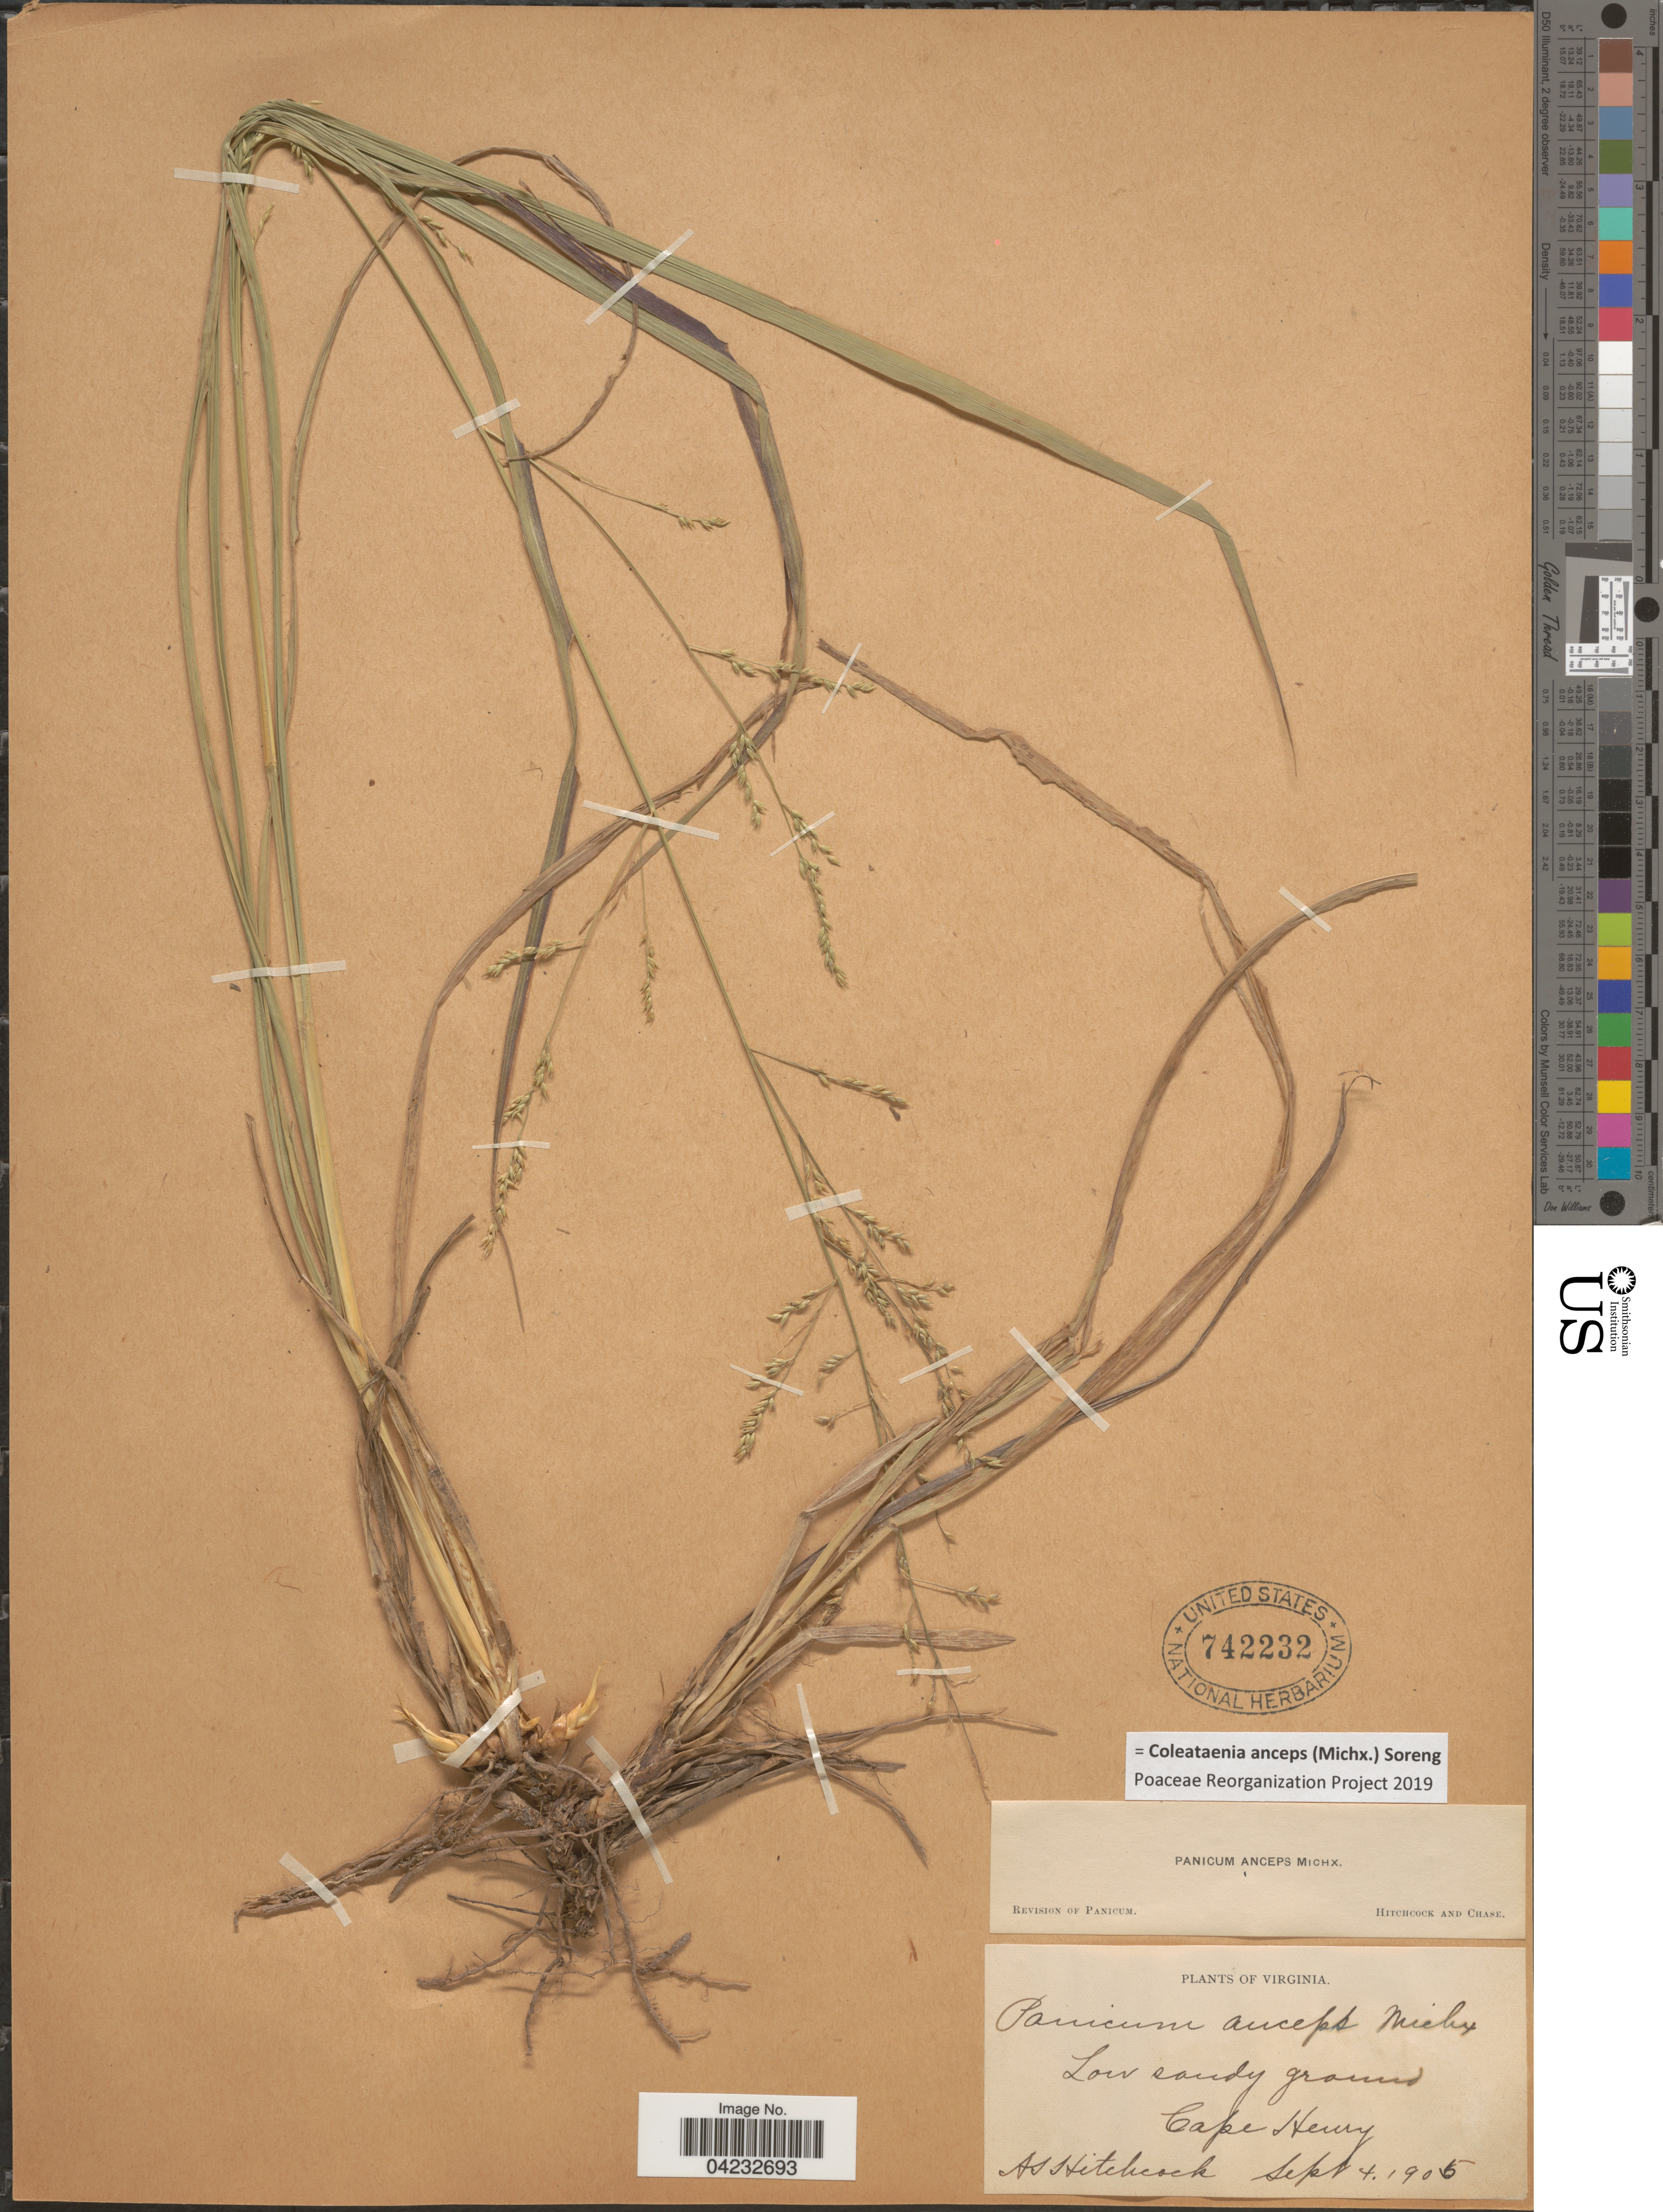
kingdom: Plantae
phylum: Tracheophyta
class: Liliopsida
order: Poales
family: Poaceae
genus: Coleataenia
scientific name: Coleataenia anceps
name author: (Michx.) Soreng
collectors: A. S. Hitchcock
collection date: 1905-09-04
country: United States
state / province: Virginia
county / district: City of Virginia Beach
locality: Cape Henry.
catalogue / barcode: US 742232